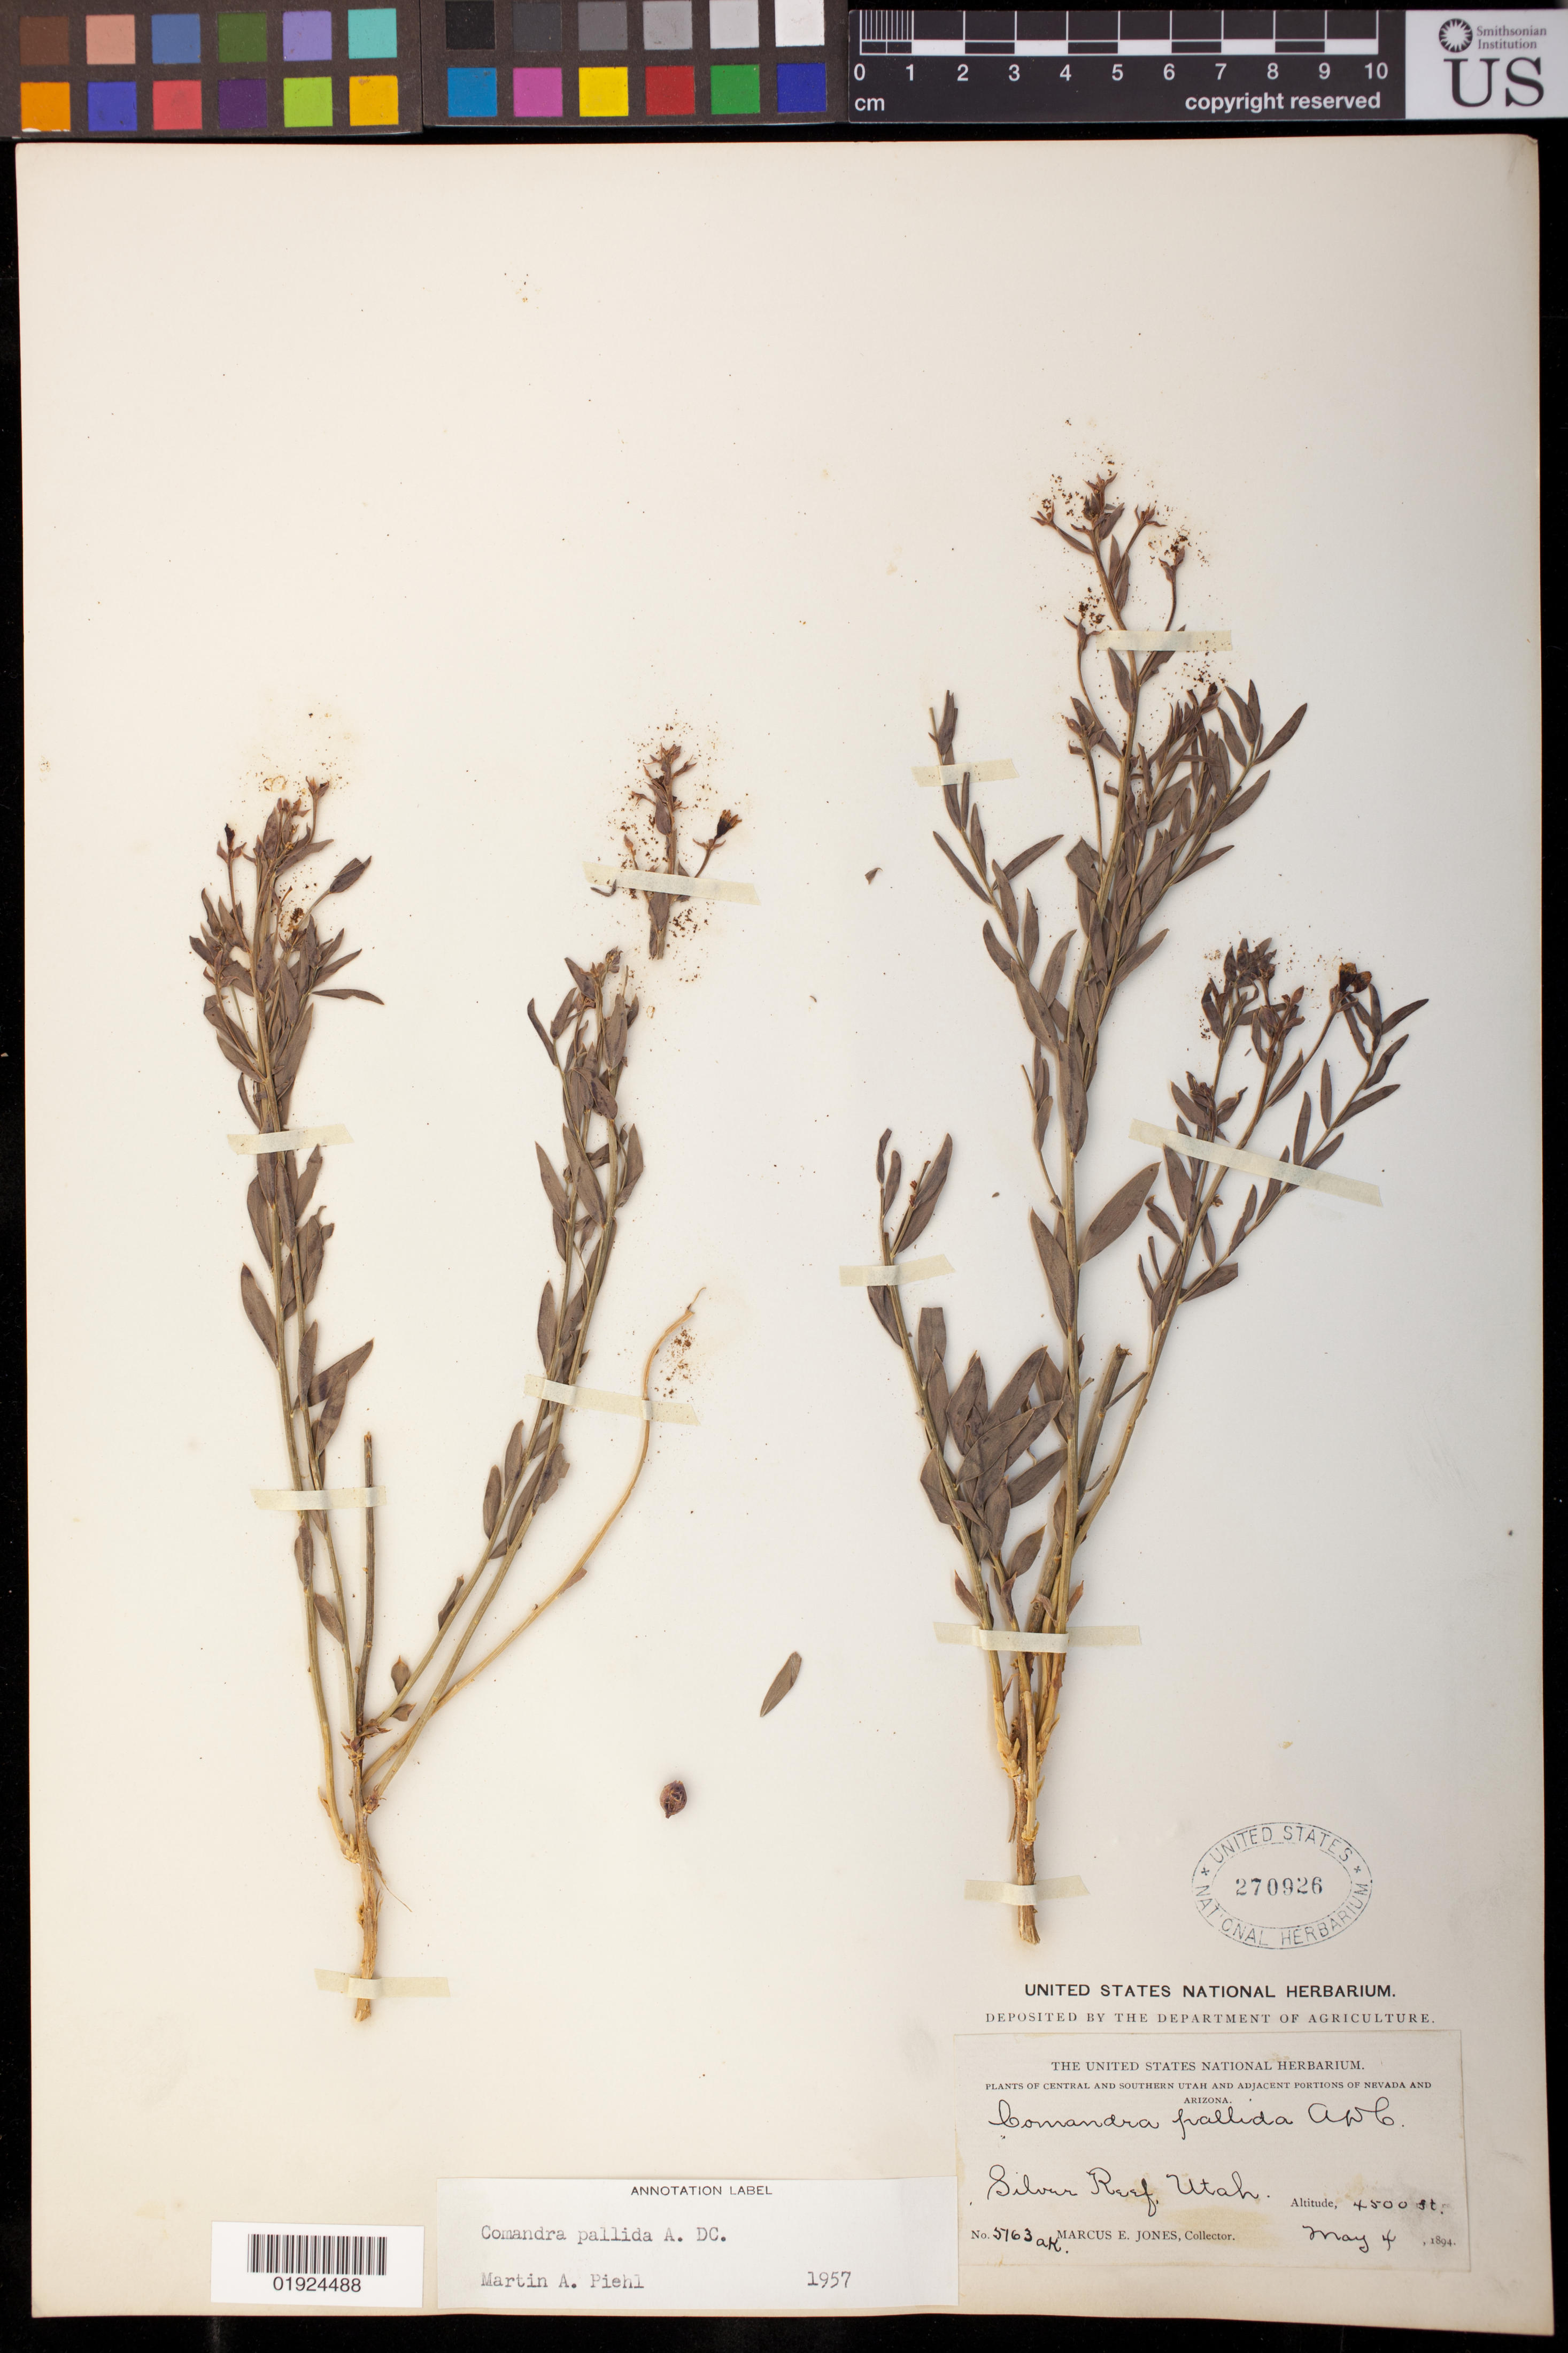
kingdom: Plantae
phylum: Tracheophyta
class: Magnoliopsida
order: Santalales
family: Comandraceae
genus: Comandra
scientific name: Comandra pallida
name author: A. DC.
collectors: M. E. Jones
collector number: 5763 AK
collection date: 1894-05-04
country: United States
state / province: Utah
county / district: Washington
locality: Silver Reef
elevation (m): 1372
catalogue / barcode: US 270926